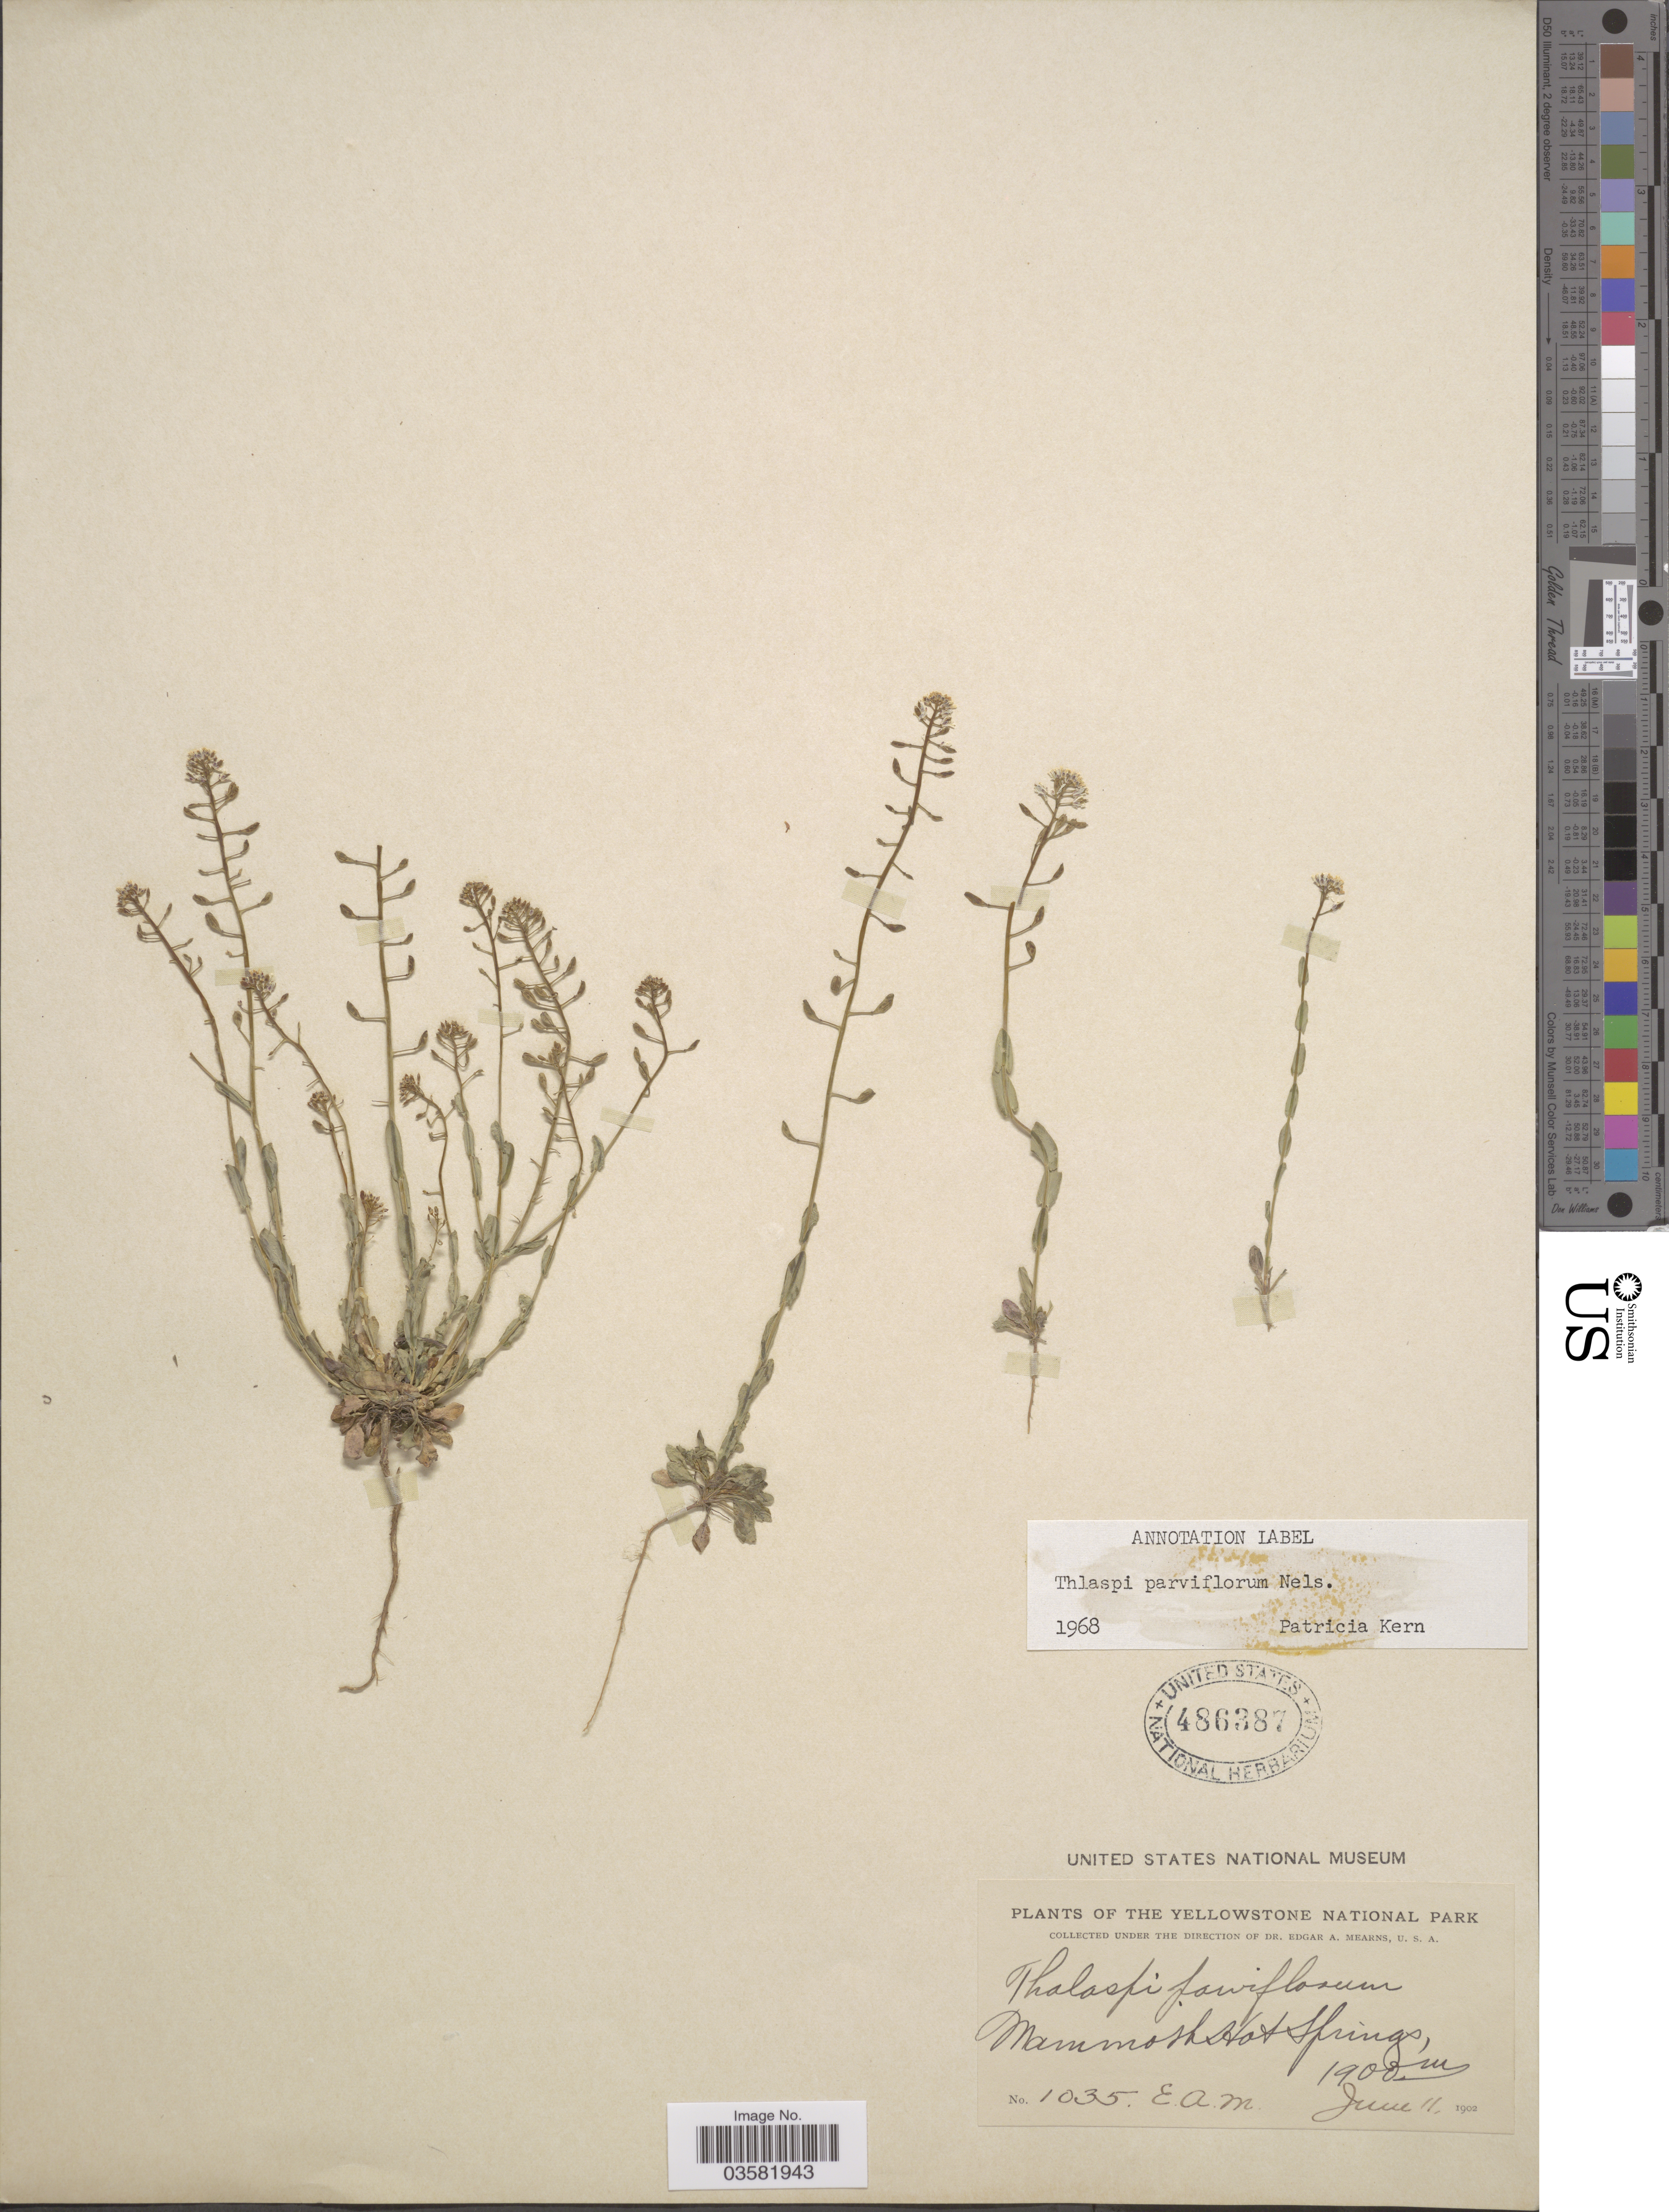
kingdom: Plantae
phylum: Tracheophyta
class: Magnoliopsida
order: Brassicales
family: Brassicaceae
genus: Thlaspi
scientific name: Thlaspi parviflorum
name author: A. Nelson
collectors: E. A. Mearns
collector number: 1035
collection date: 1902-06-11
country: United States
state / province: Wyoming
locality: The Yellowstone National Park. Mammoth Hot Springs.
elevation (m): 1900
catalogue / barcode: US 486387